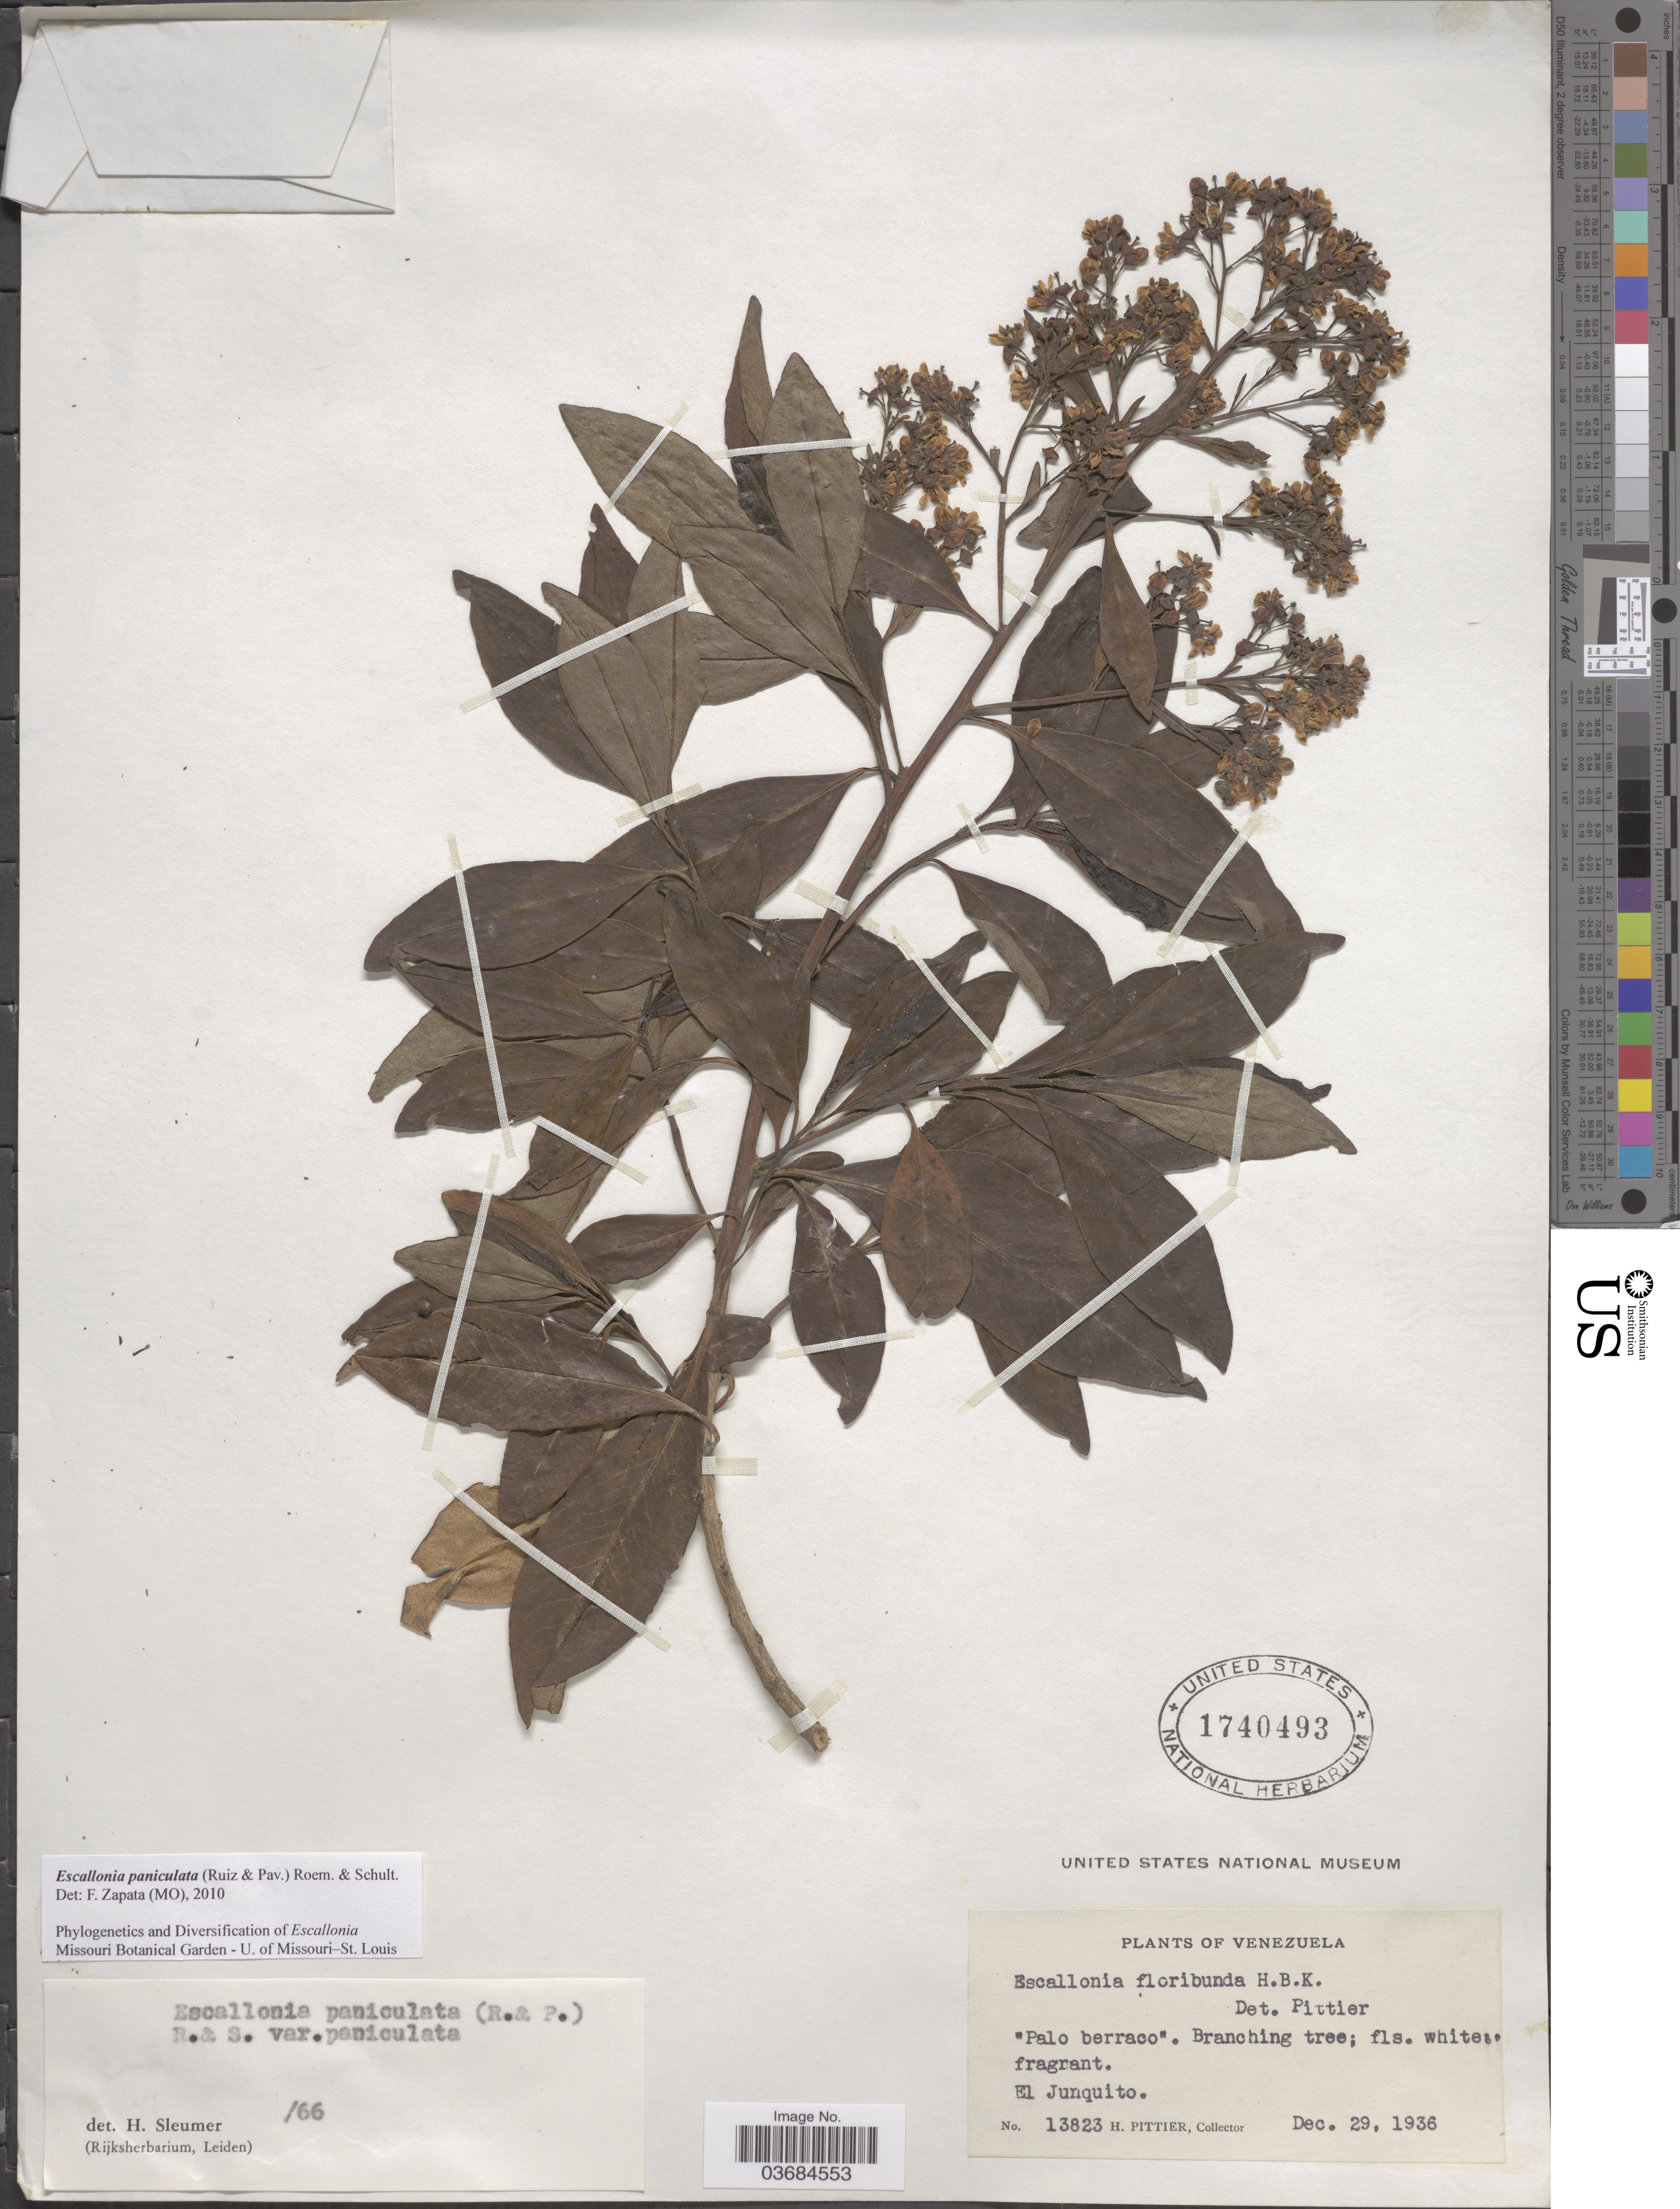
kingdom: Plantae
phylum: Tracheophyta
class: Magnoliopsida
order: Escalloniales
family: Escalloniaceae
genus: Escallonia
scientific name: Escallonia paniculata var. paniculata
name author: (Ruiz & Pav.) Roem. & Schult.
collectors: H. F. Pittier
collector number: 13823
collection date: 1936-12-29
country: Venezuela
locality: El Junquito.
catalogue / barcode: US 1740493